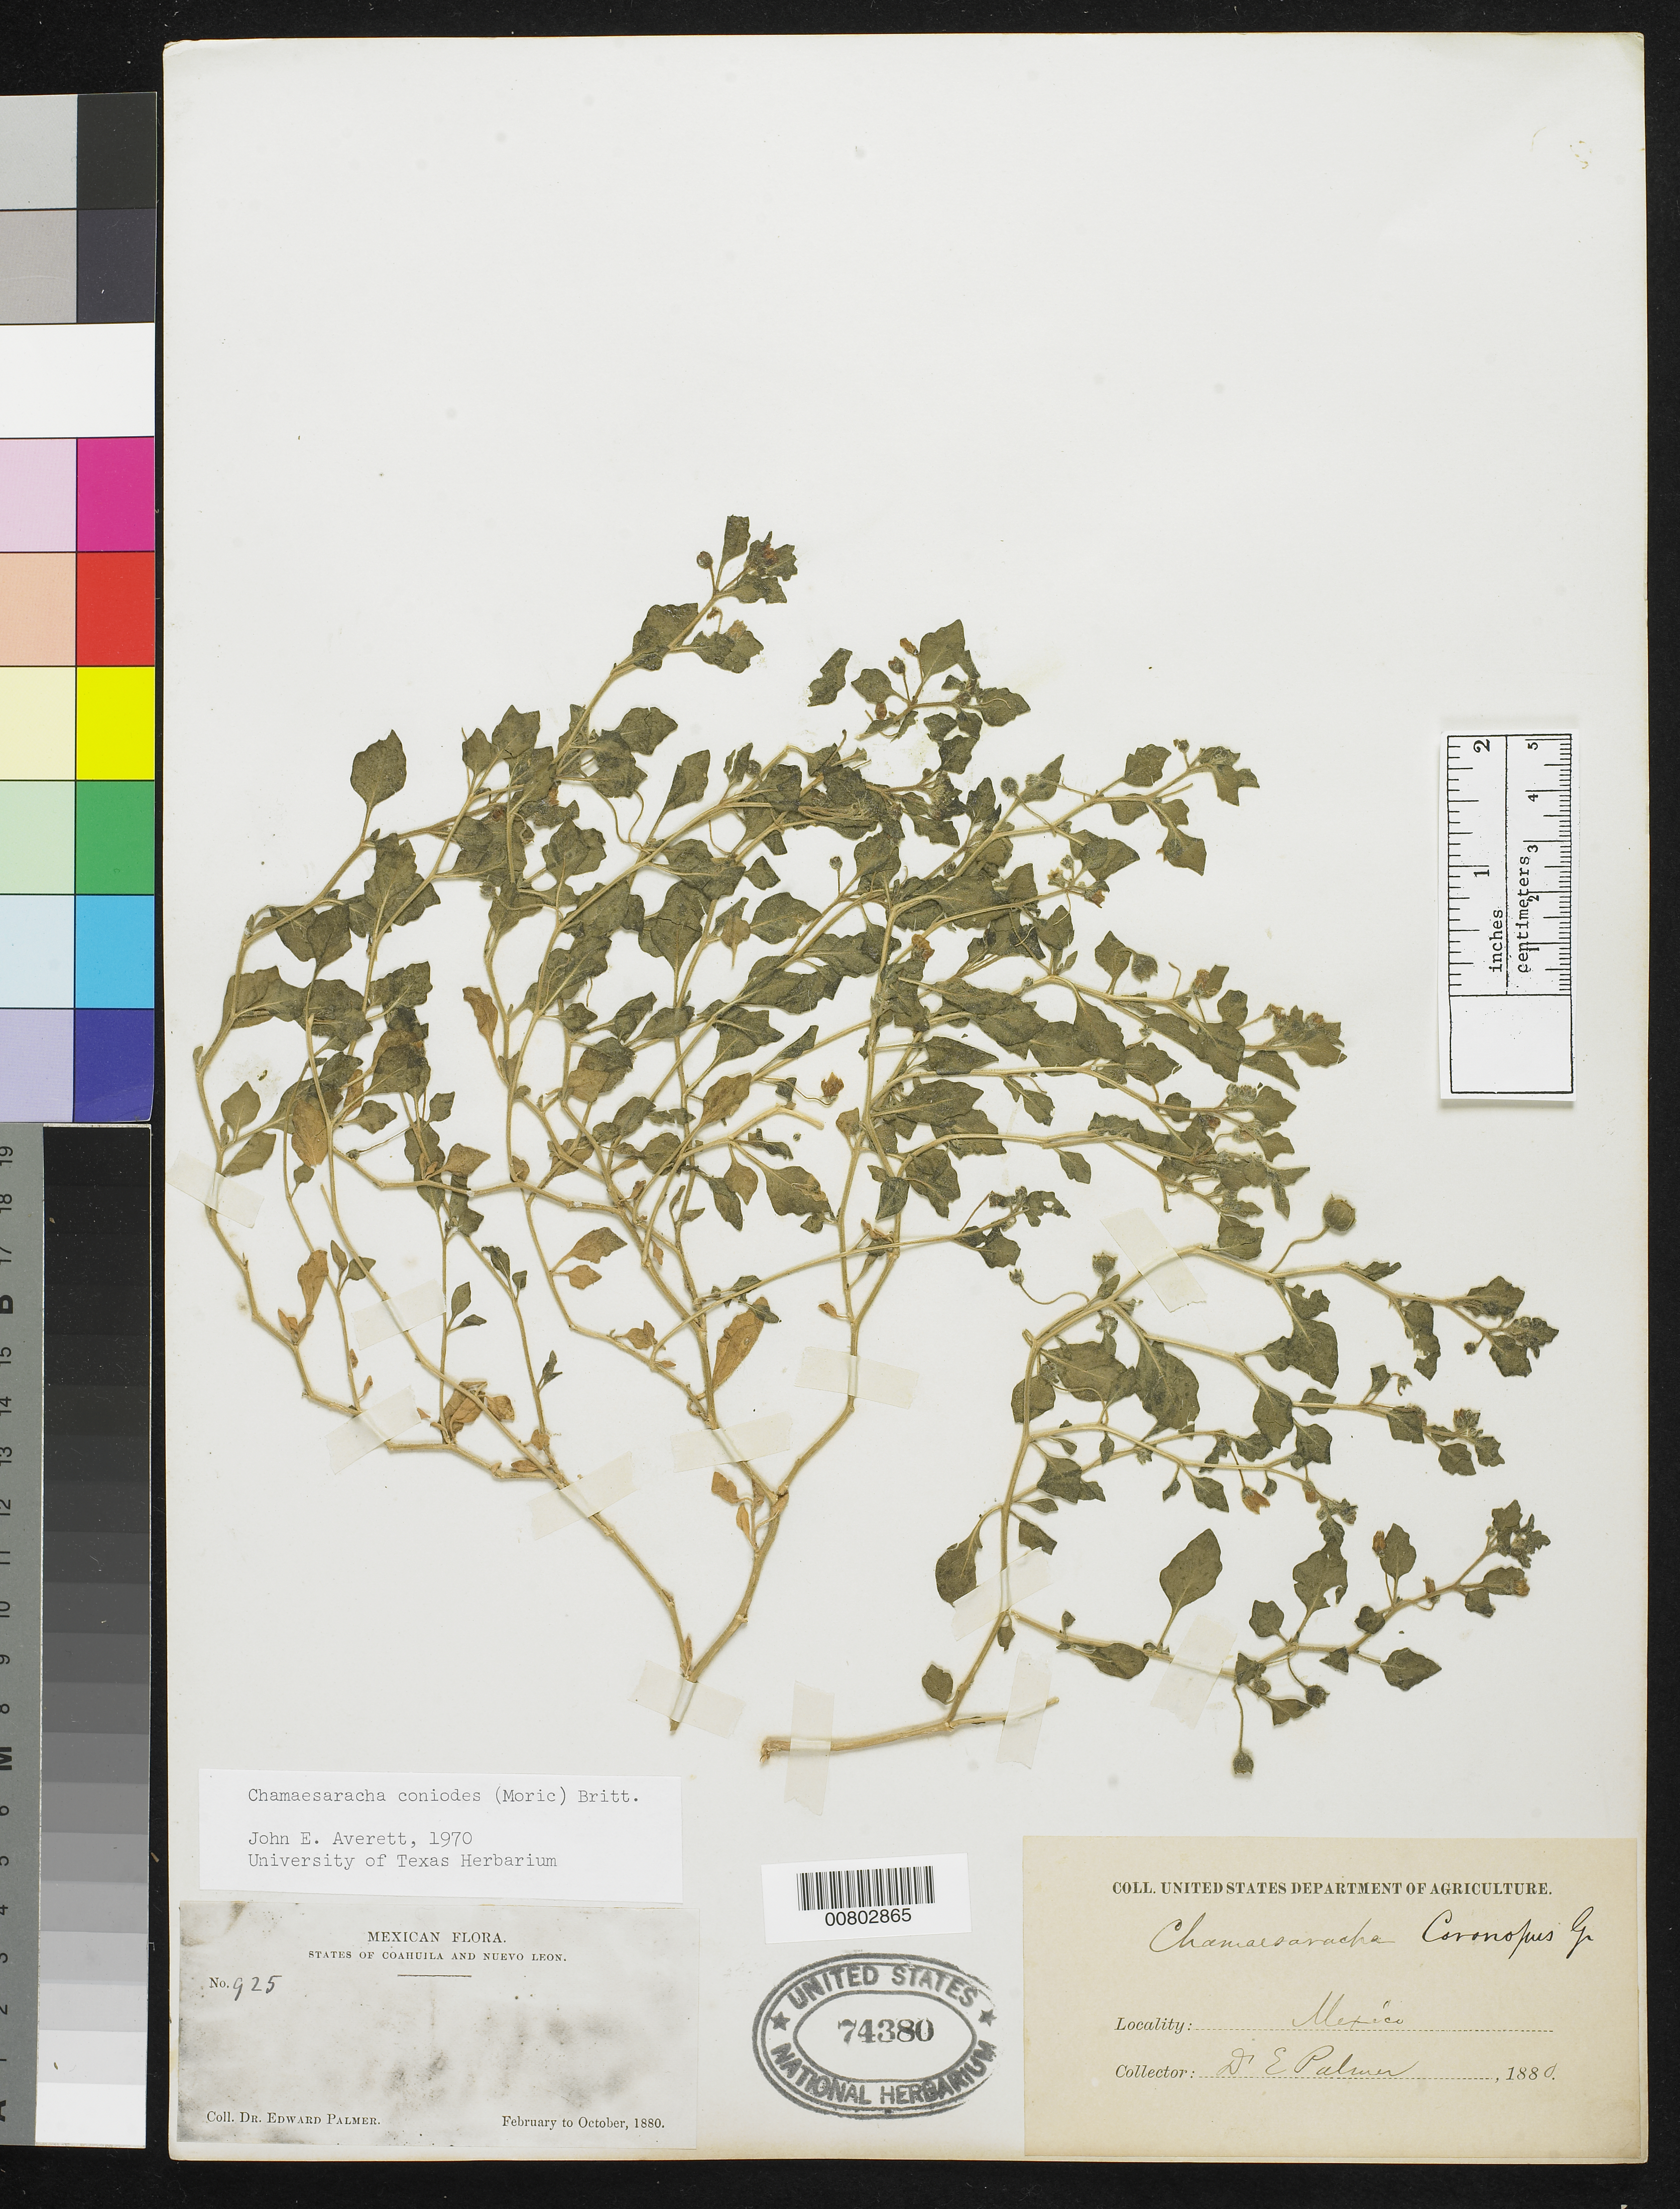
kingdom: Plantae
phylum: Tracheophyta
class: Magnoliopsida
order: Solanales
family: Solanaceae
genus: Chamaesaracha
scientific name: Chamaesaracha coniodes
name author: (Moric. ex Dunal) Britton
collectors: E. Palmer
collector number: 925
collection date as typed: Feb 1880 to -- Oct 1880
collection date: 1880-02/1880-10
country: Mexico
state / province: Coahuila / Nuevo León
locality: States of Coahuila and Nuevo León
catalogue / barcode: US 74380